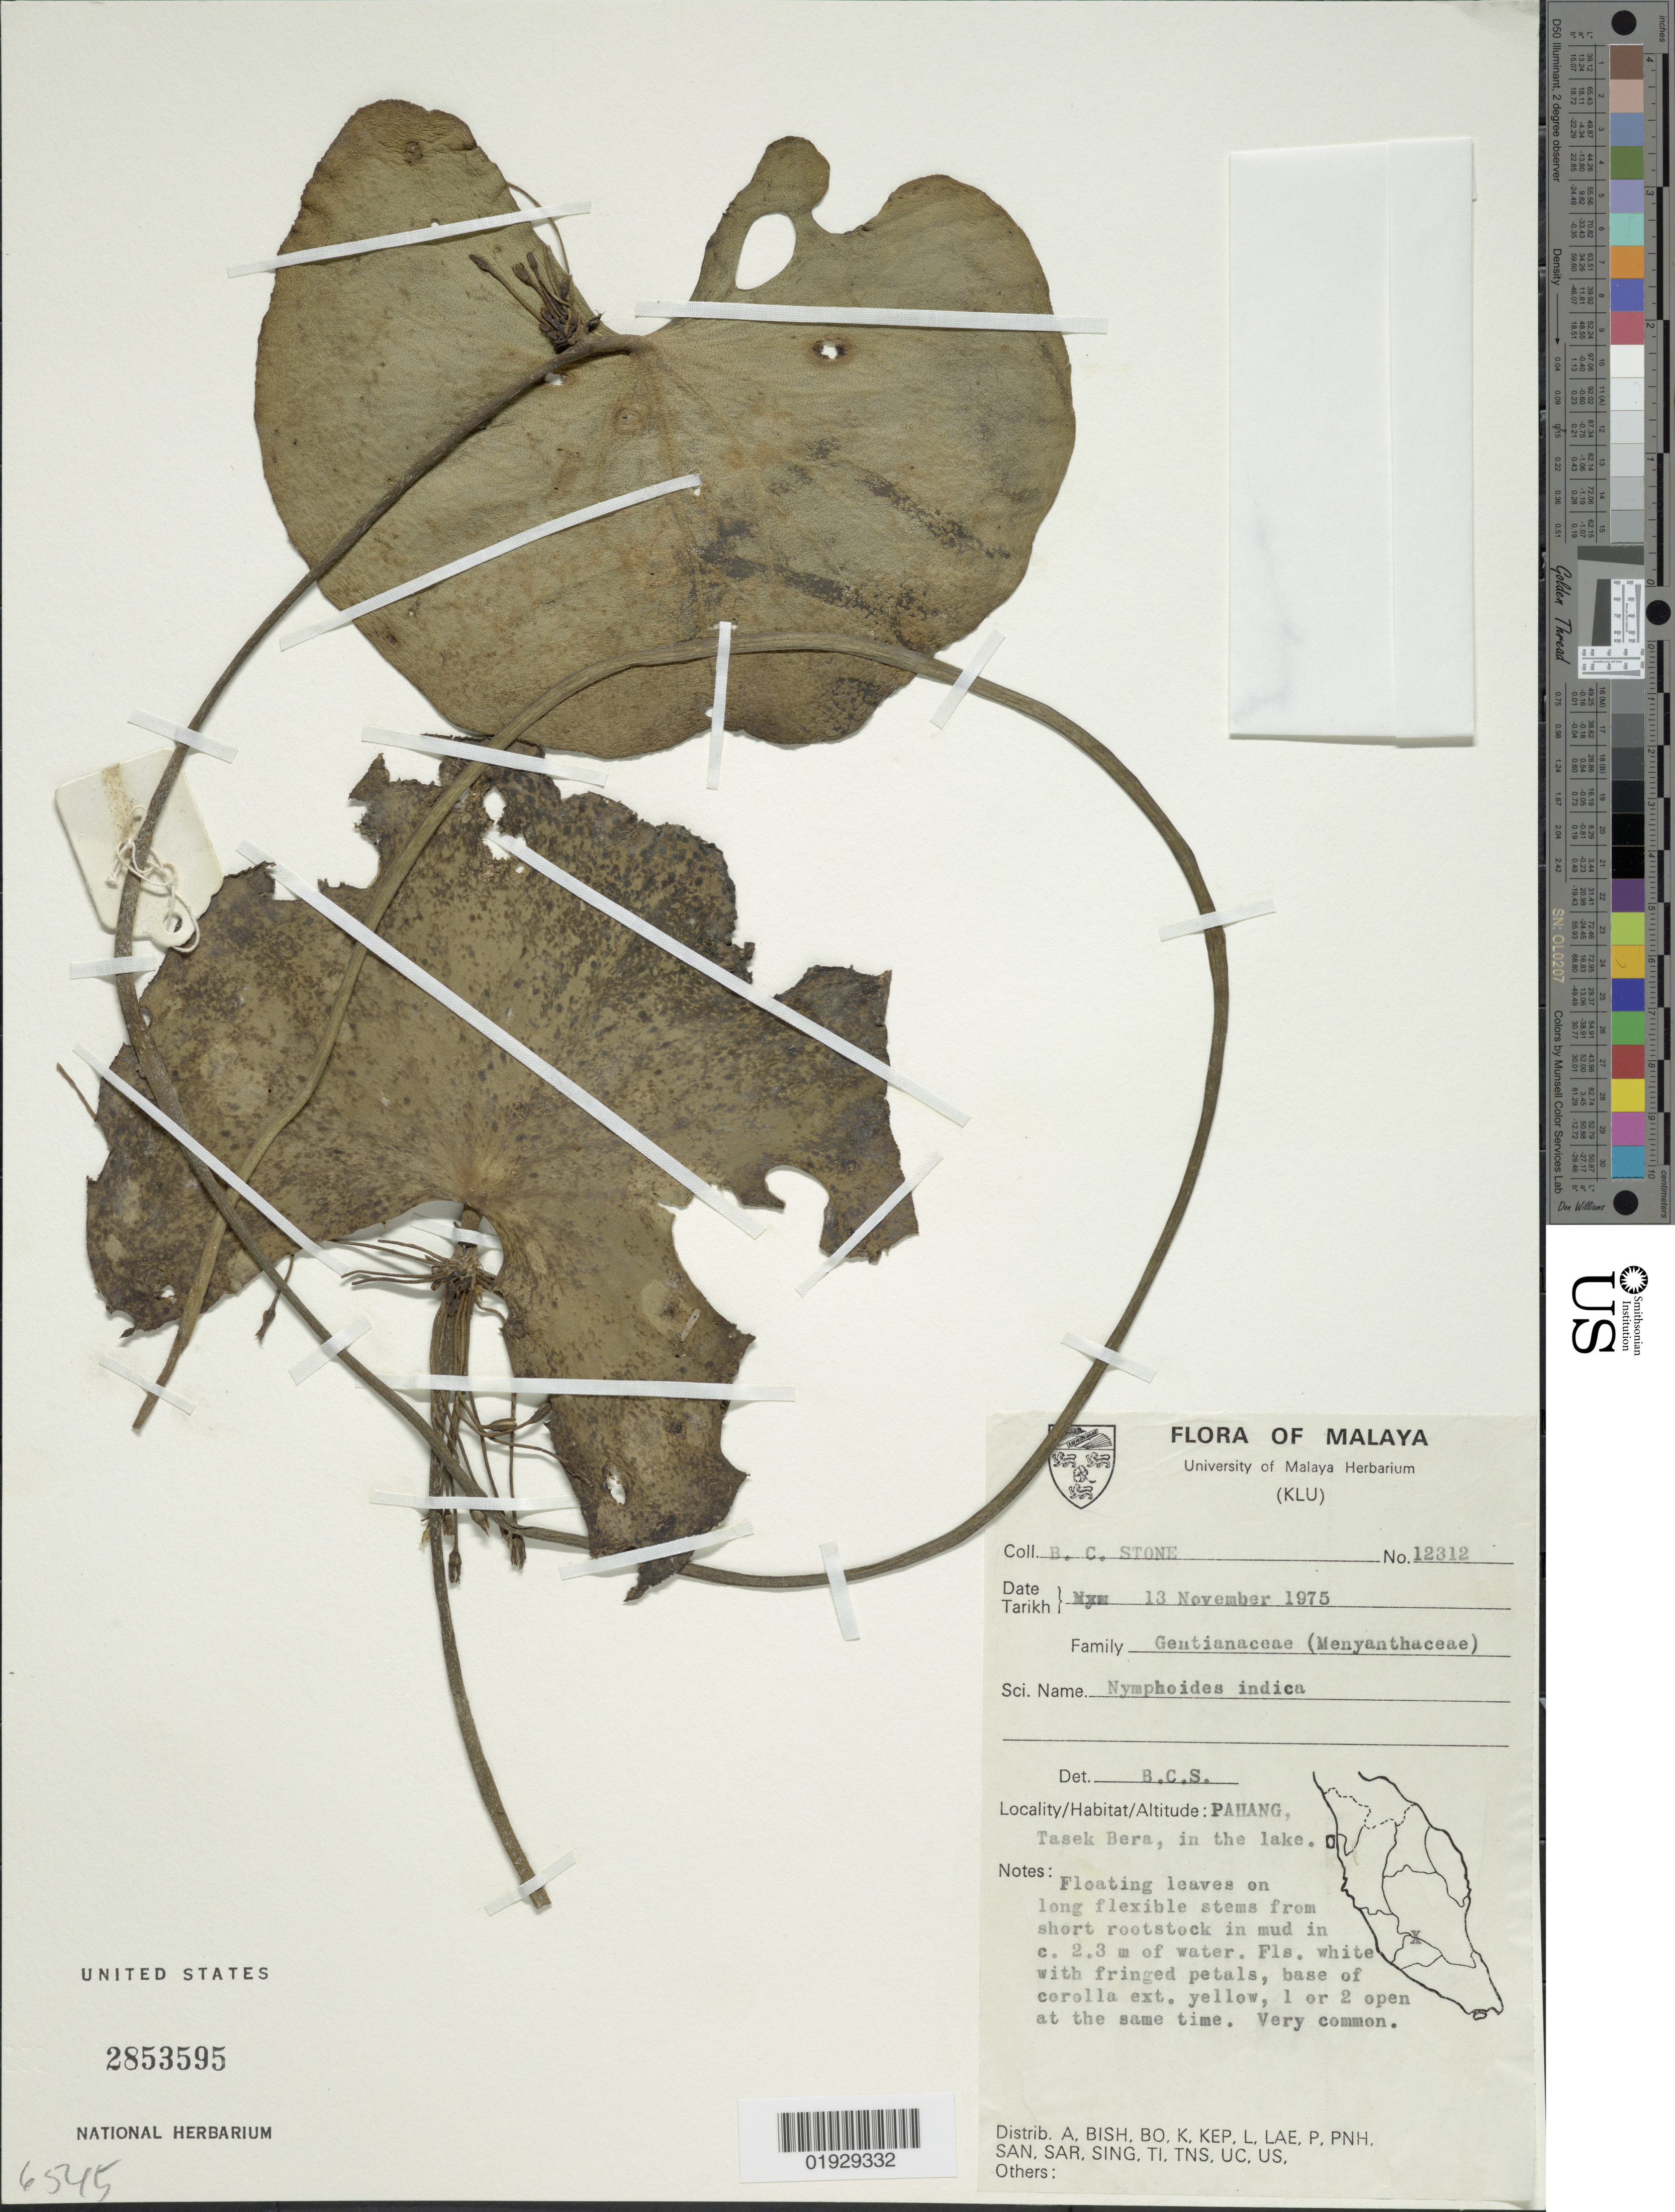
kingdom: Plantae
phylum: Tracheophyta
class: Magnoliopsida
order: Asterales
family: Menyanthaceae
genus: Nymphoides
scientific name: Nymphoides indica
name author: (L.) Kuntze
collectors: B. C. Stone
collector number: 12312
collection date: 1975-11-13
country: Malaysia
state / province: Pahang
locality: Tasek Bera, in the lake.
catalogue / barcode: US 2853595